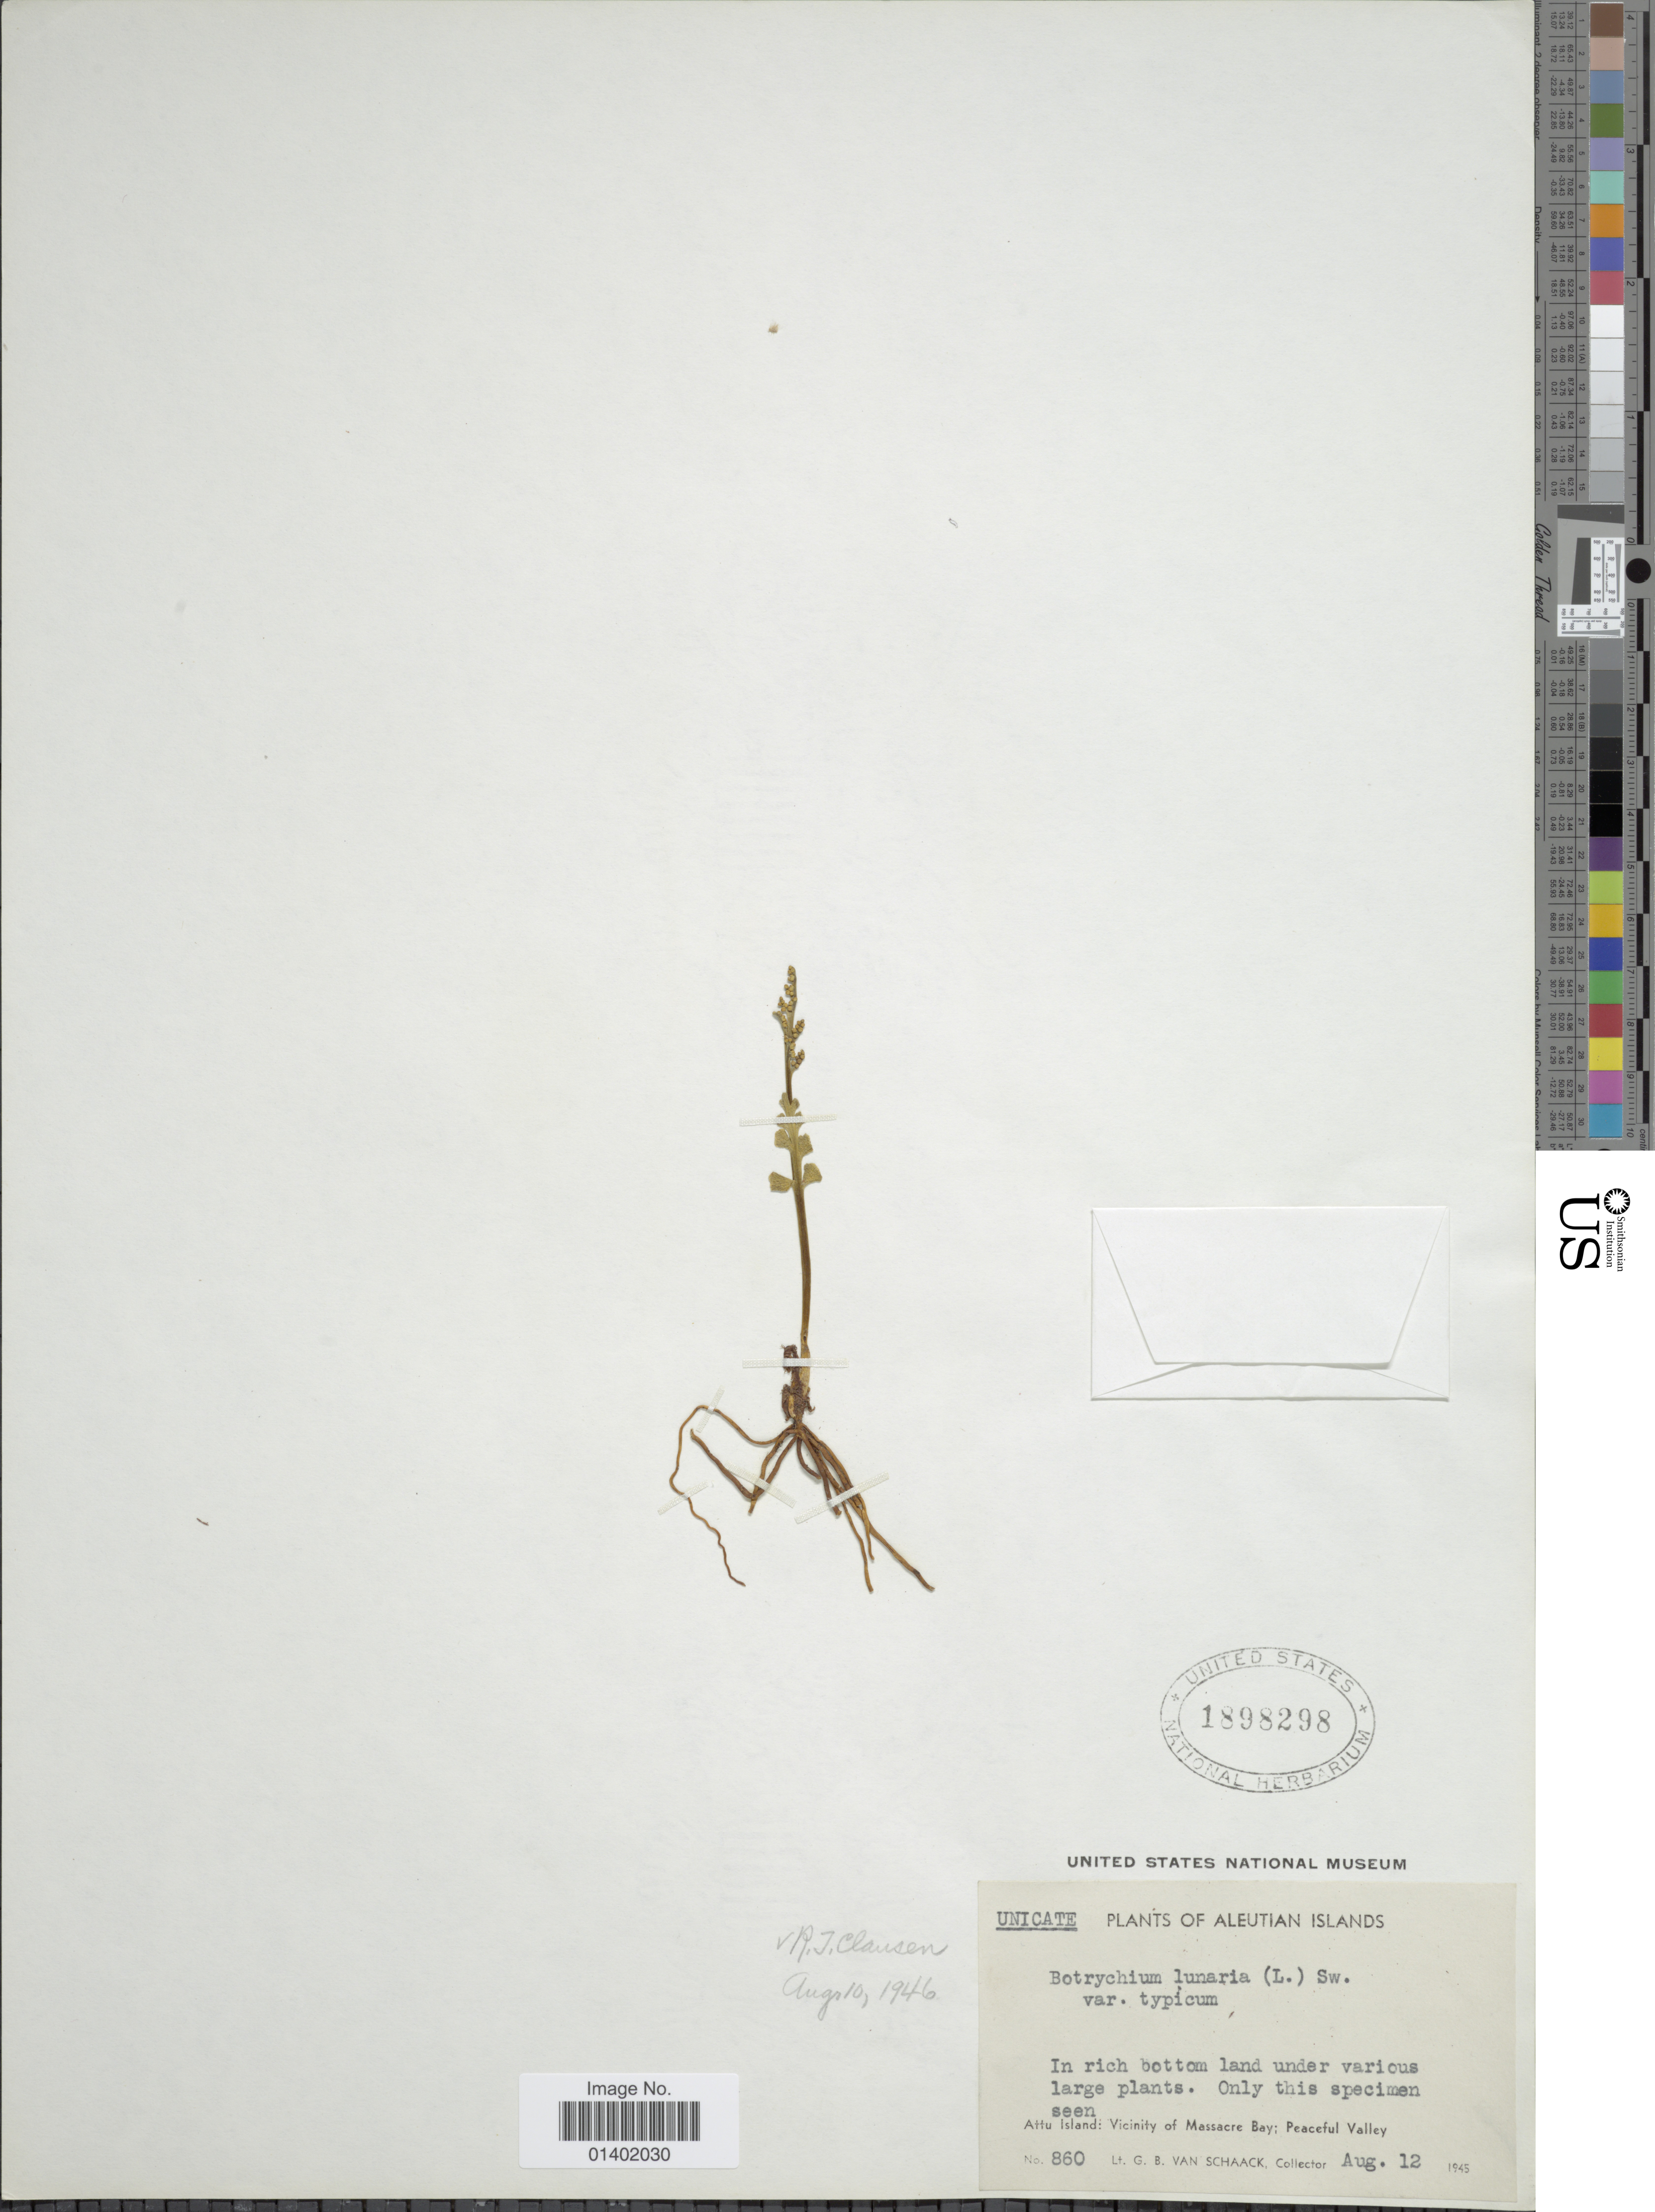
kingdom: Plantae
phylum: Tracheophyta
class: Polypodiopsida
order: Ophioglossales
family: Ophioglossaceae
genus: Botrychium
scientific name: Botrychium lunaria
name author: (L.) Sw.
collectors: G. Van Schaack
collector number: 860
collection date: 1945-08-12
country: United States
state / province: Alaska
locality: Aleutian Islands, Attu Island: Vicinity of Massacre Bay; Peaceful Valley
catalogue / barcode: US 1898298